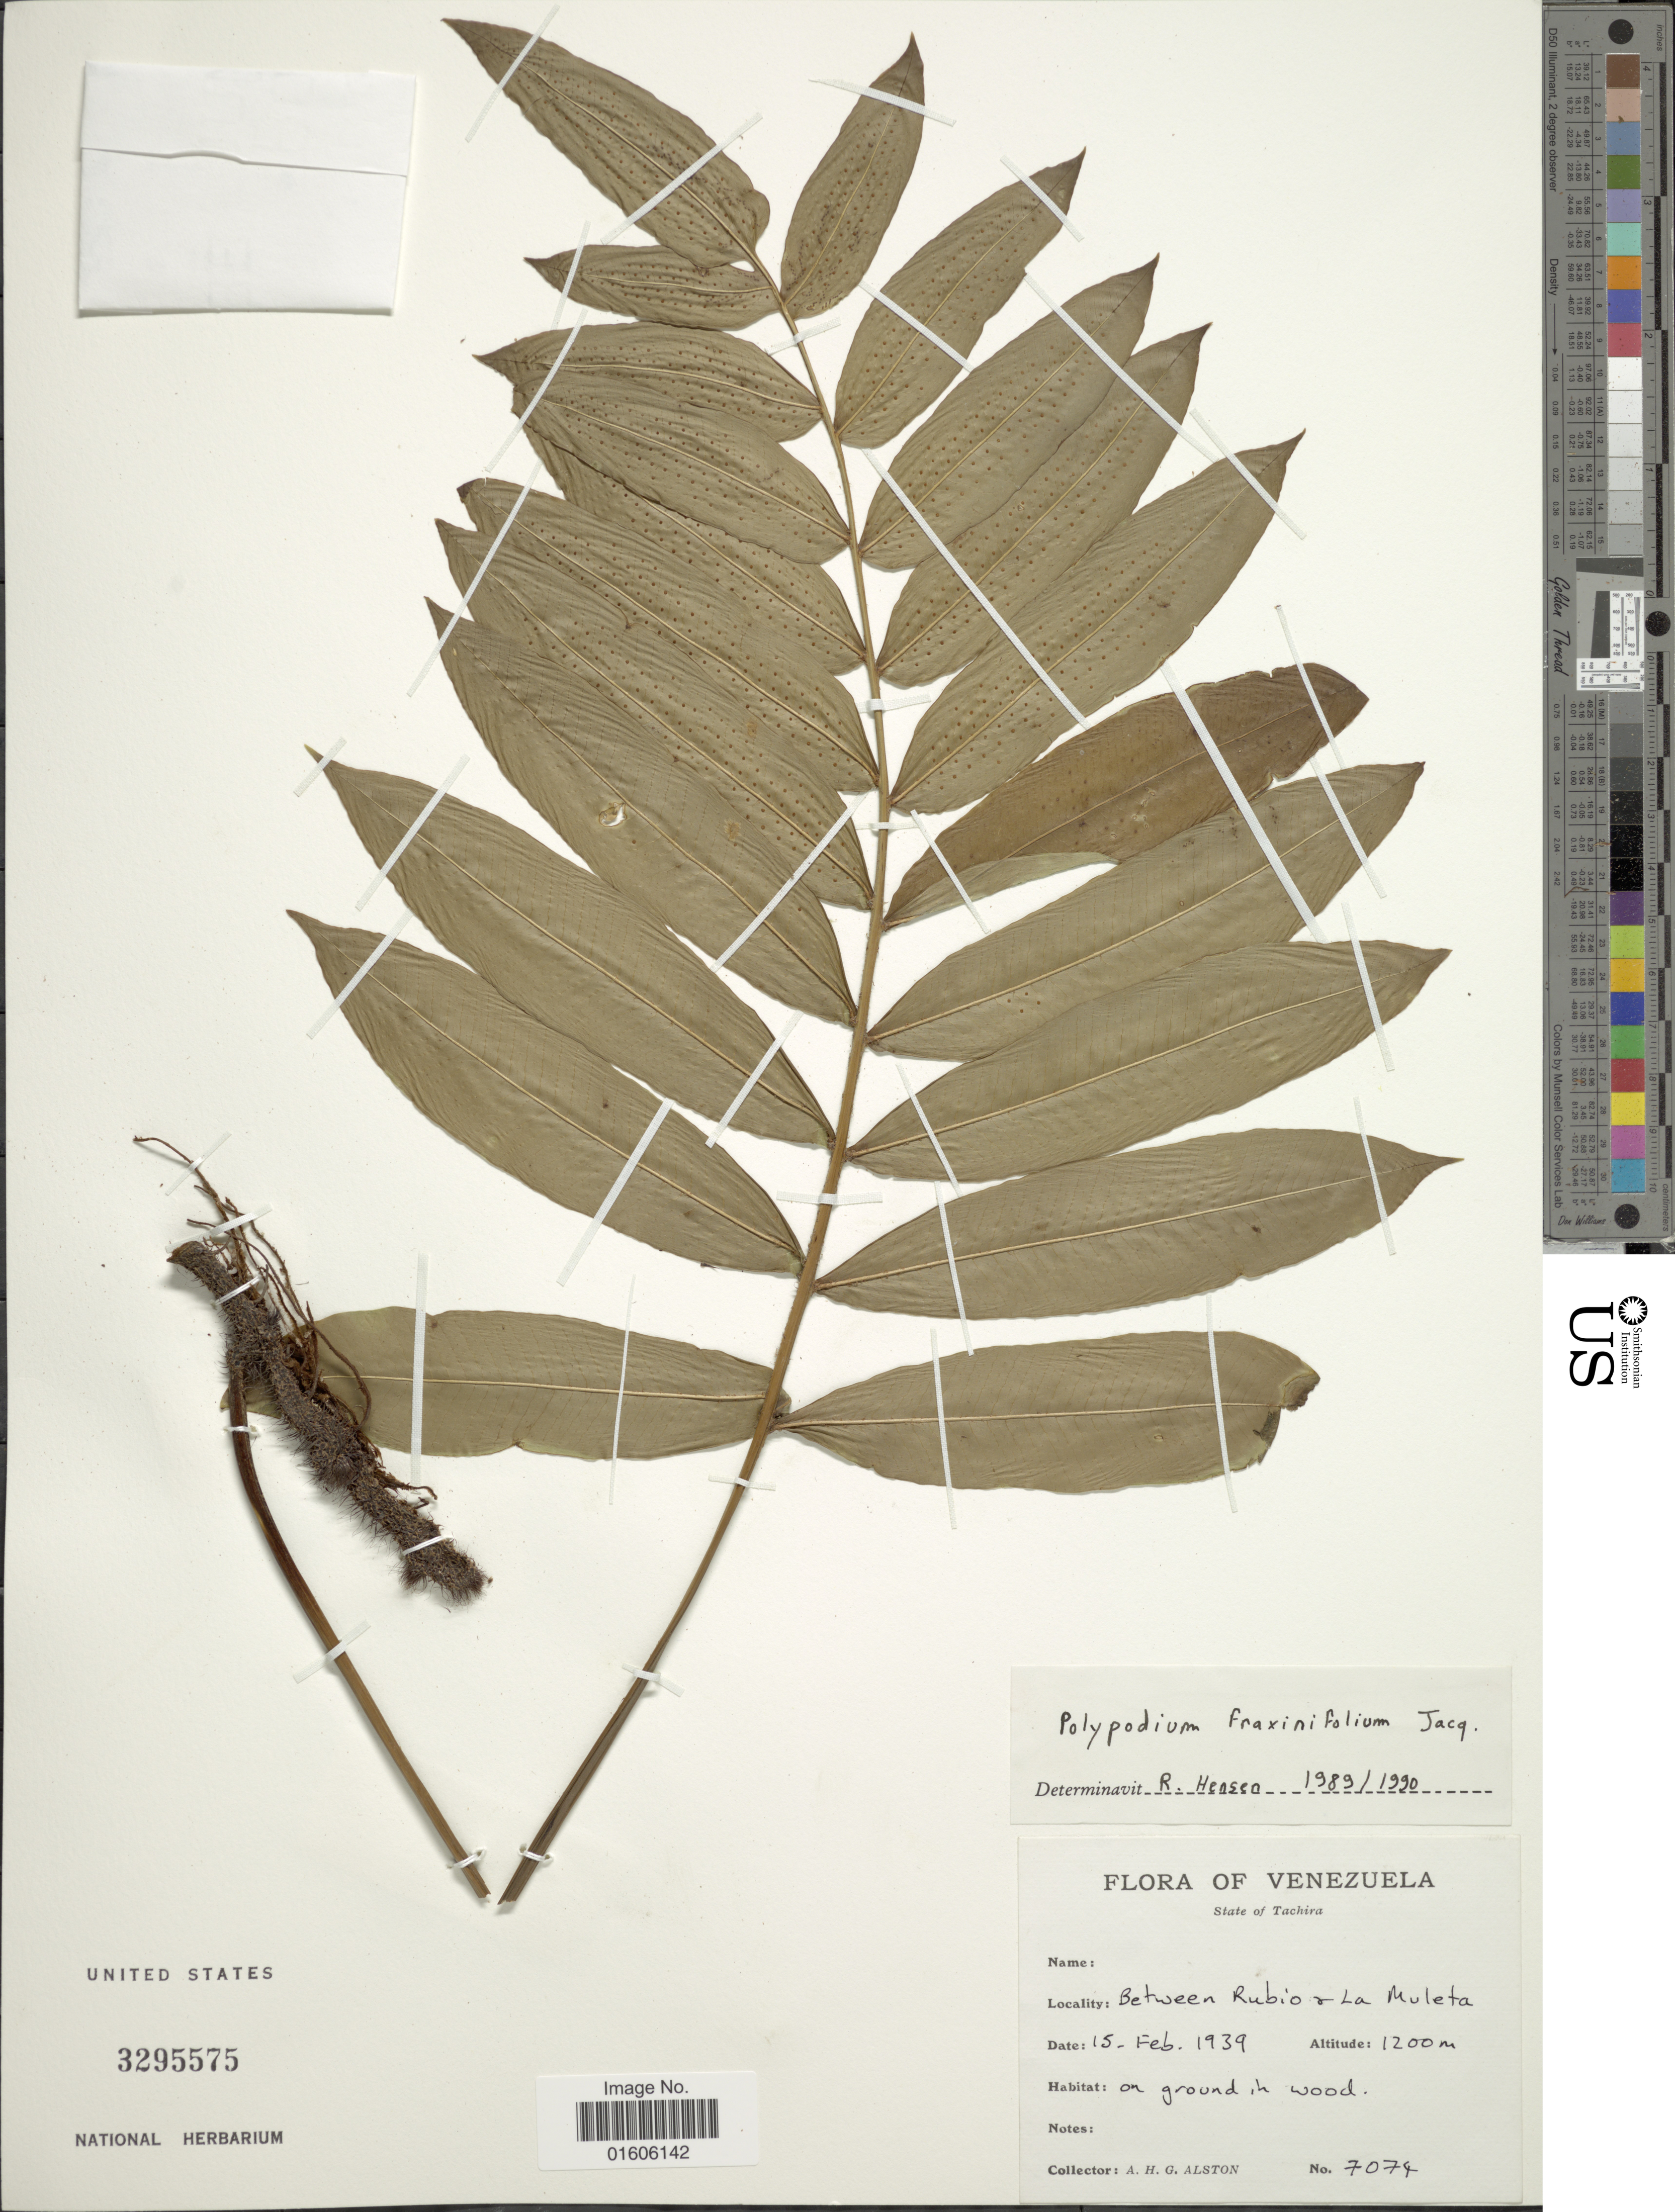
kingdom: Plantae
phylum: Tracheophyta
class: Polypodiopsida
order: Polypodiales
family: Polypodiaceae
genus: Serpocaulon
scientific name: Serpocaulon fraxinifolium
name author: (Jacq.) A.R. Sm.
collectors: A. H. Alston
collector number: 7074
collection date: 1939-02-15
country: Venezuela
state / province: Tachira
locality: State of Tachira. Between Rubio & La Muleta.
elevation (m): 1200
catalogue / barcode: US 3295575